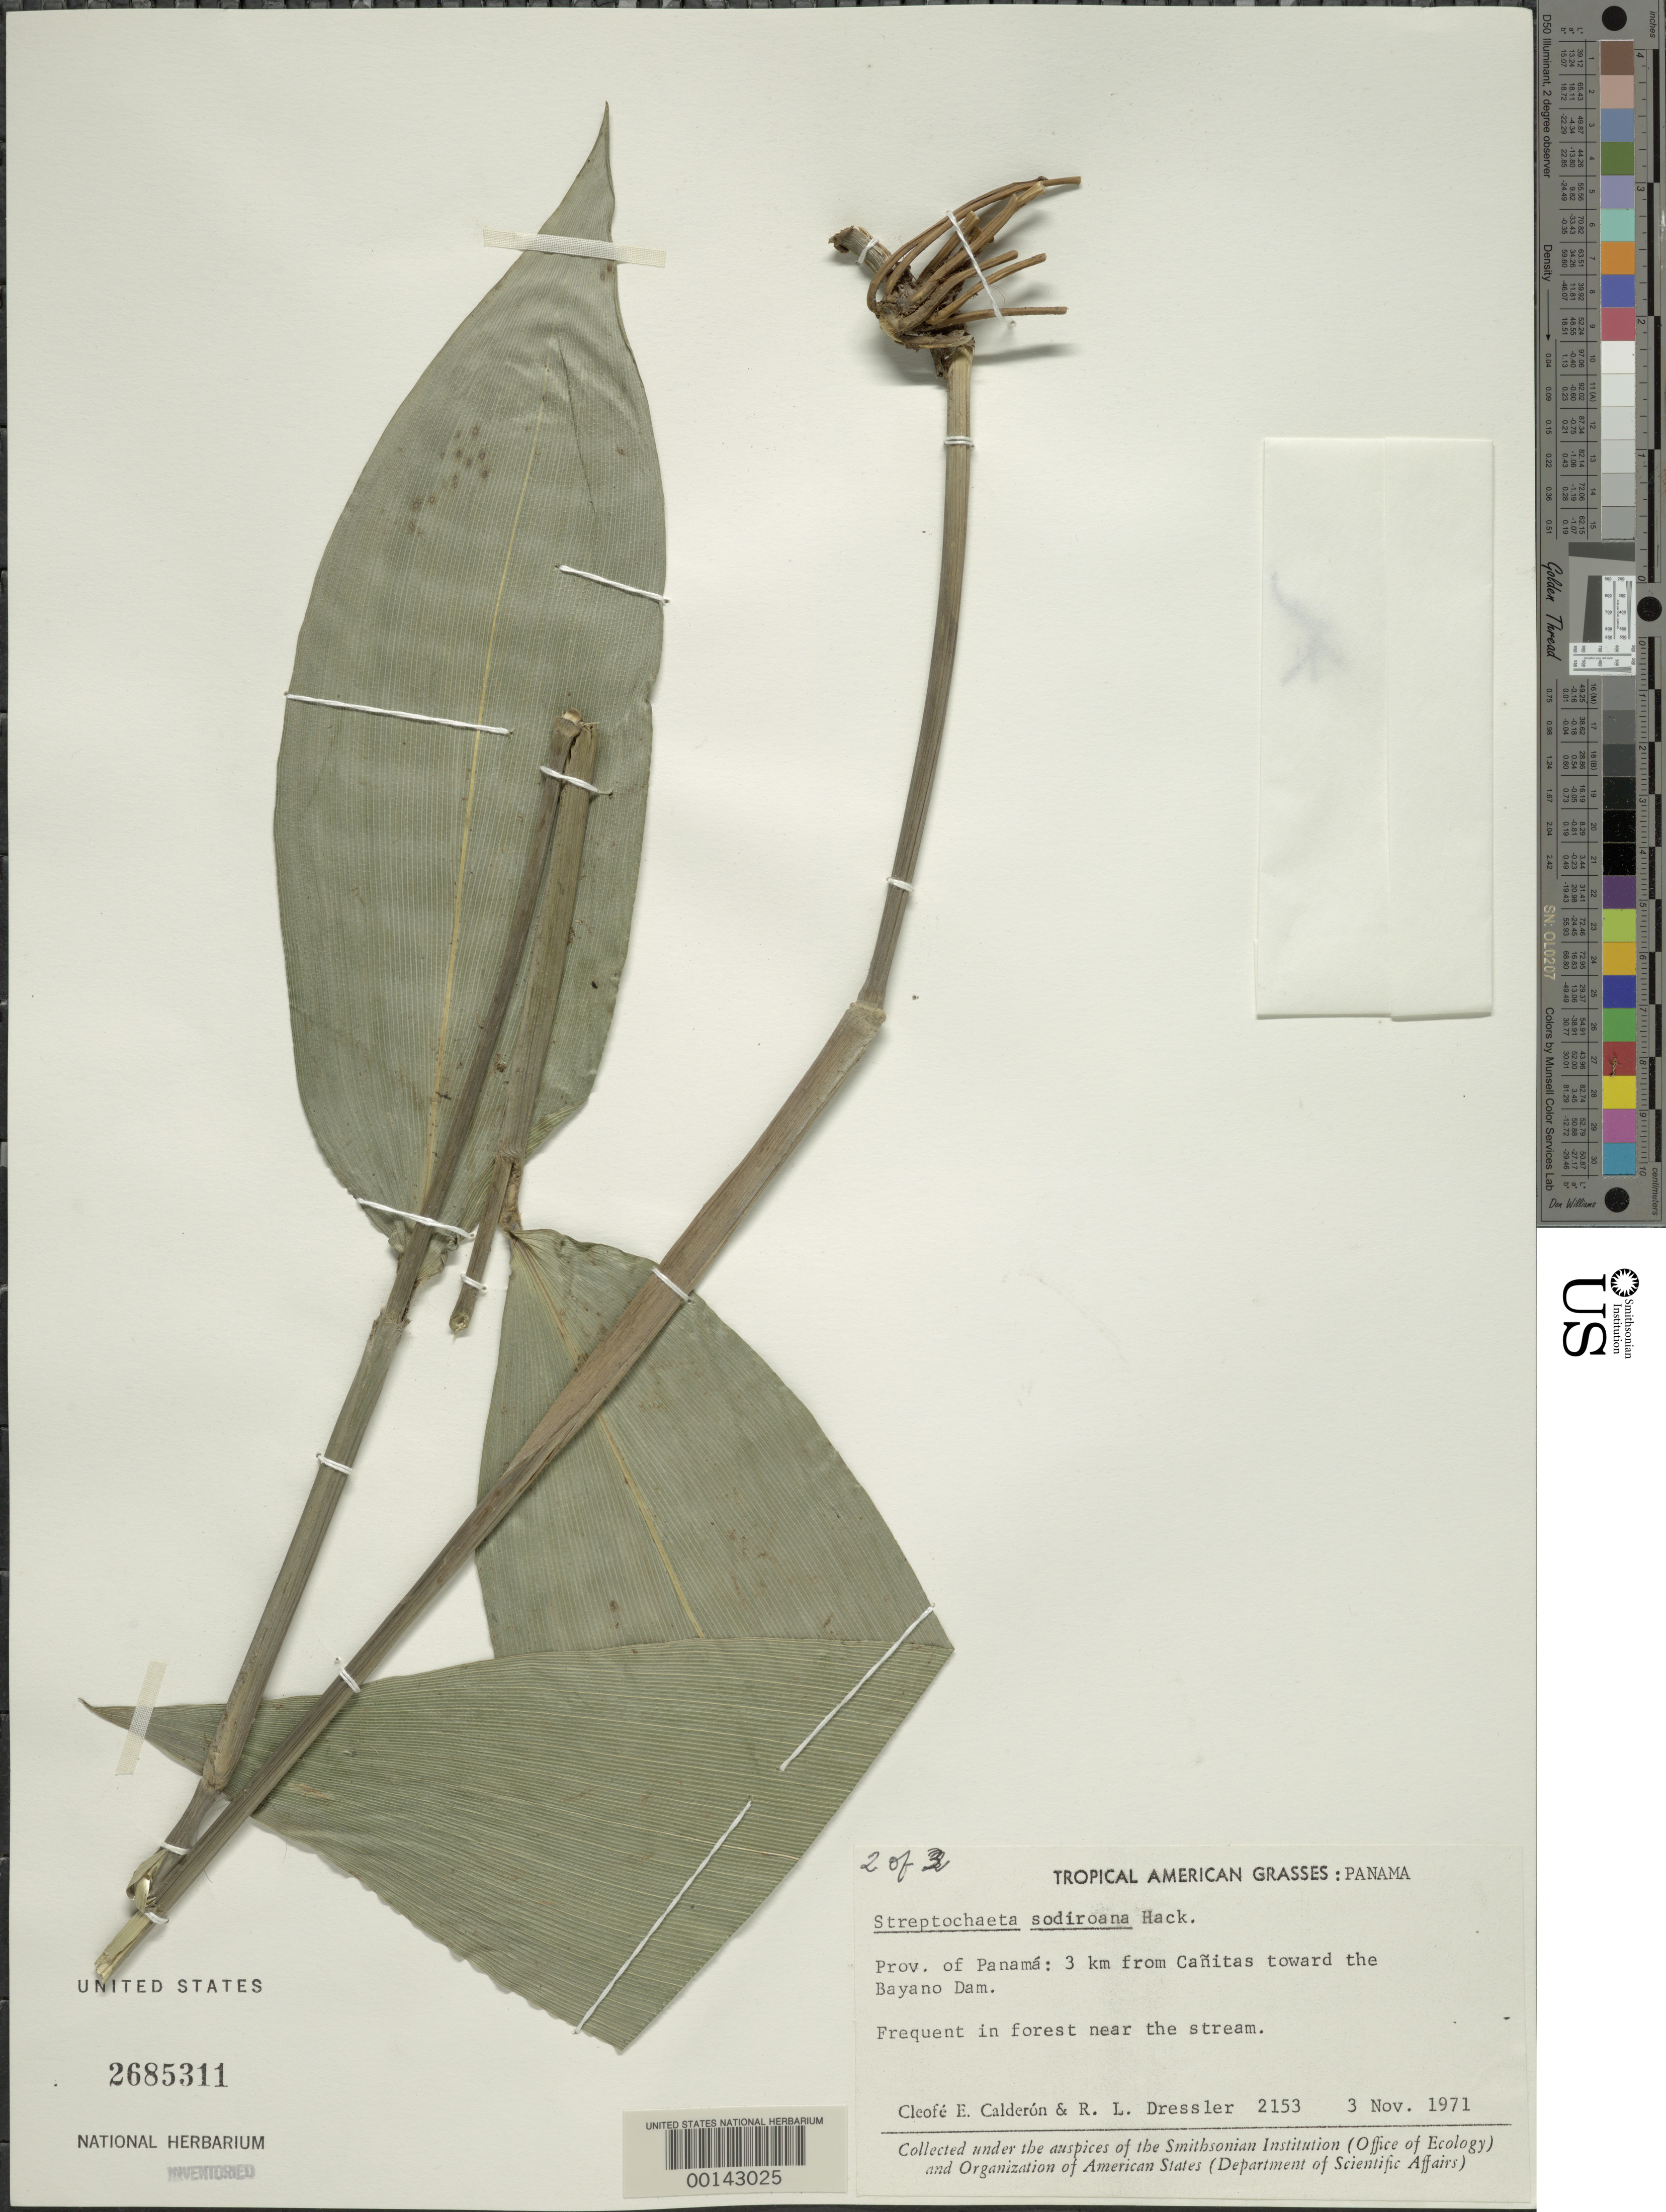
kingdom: Plantae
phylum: Tracheophyta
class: Liliopsida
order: Poales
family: Poaceae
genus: Streptochaeta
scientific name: Streptochaeta sodiroana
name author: Hack.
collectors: C. E. Calderón & R. Dressler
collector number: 2153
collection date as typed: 03 Nov 1971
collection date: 1971-11-03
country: Panama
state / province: Panamá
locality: Canitas/Bayano Dam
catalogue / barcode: US 2685311